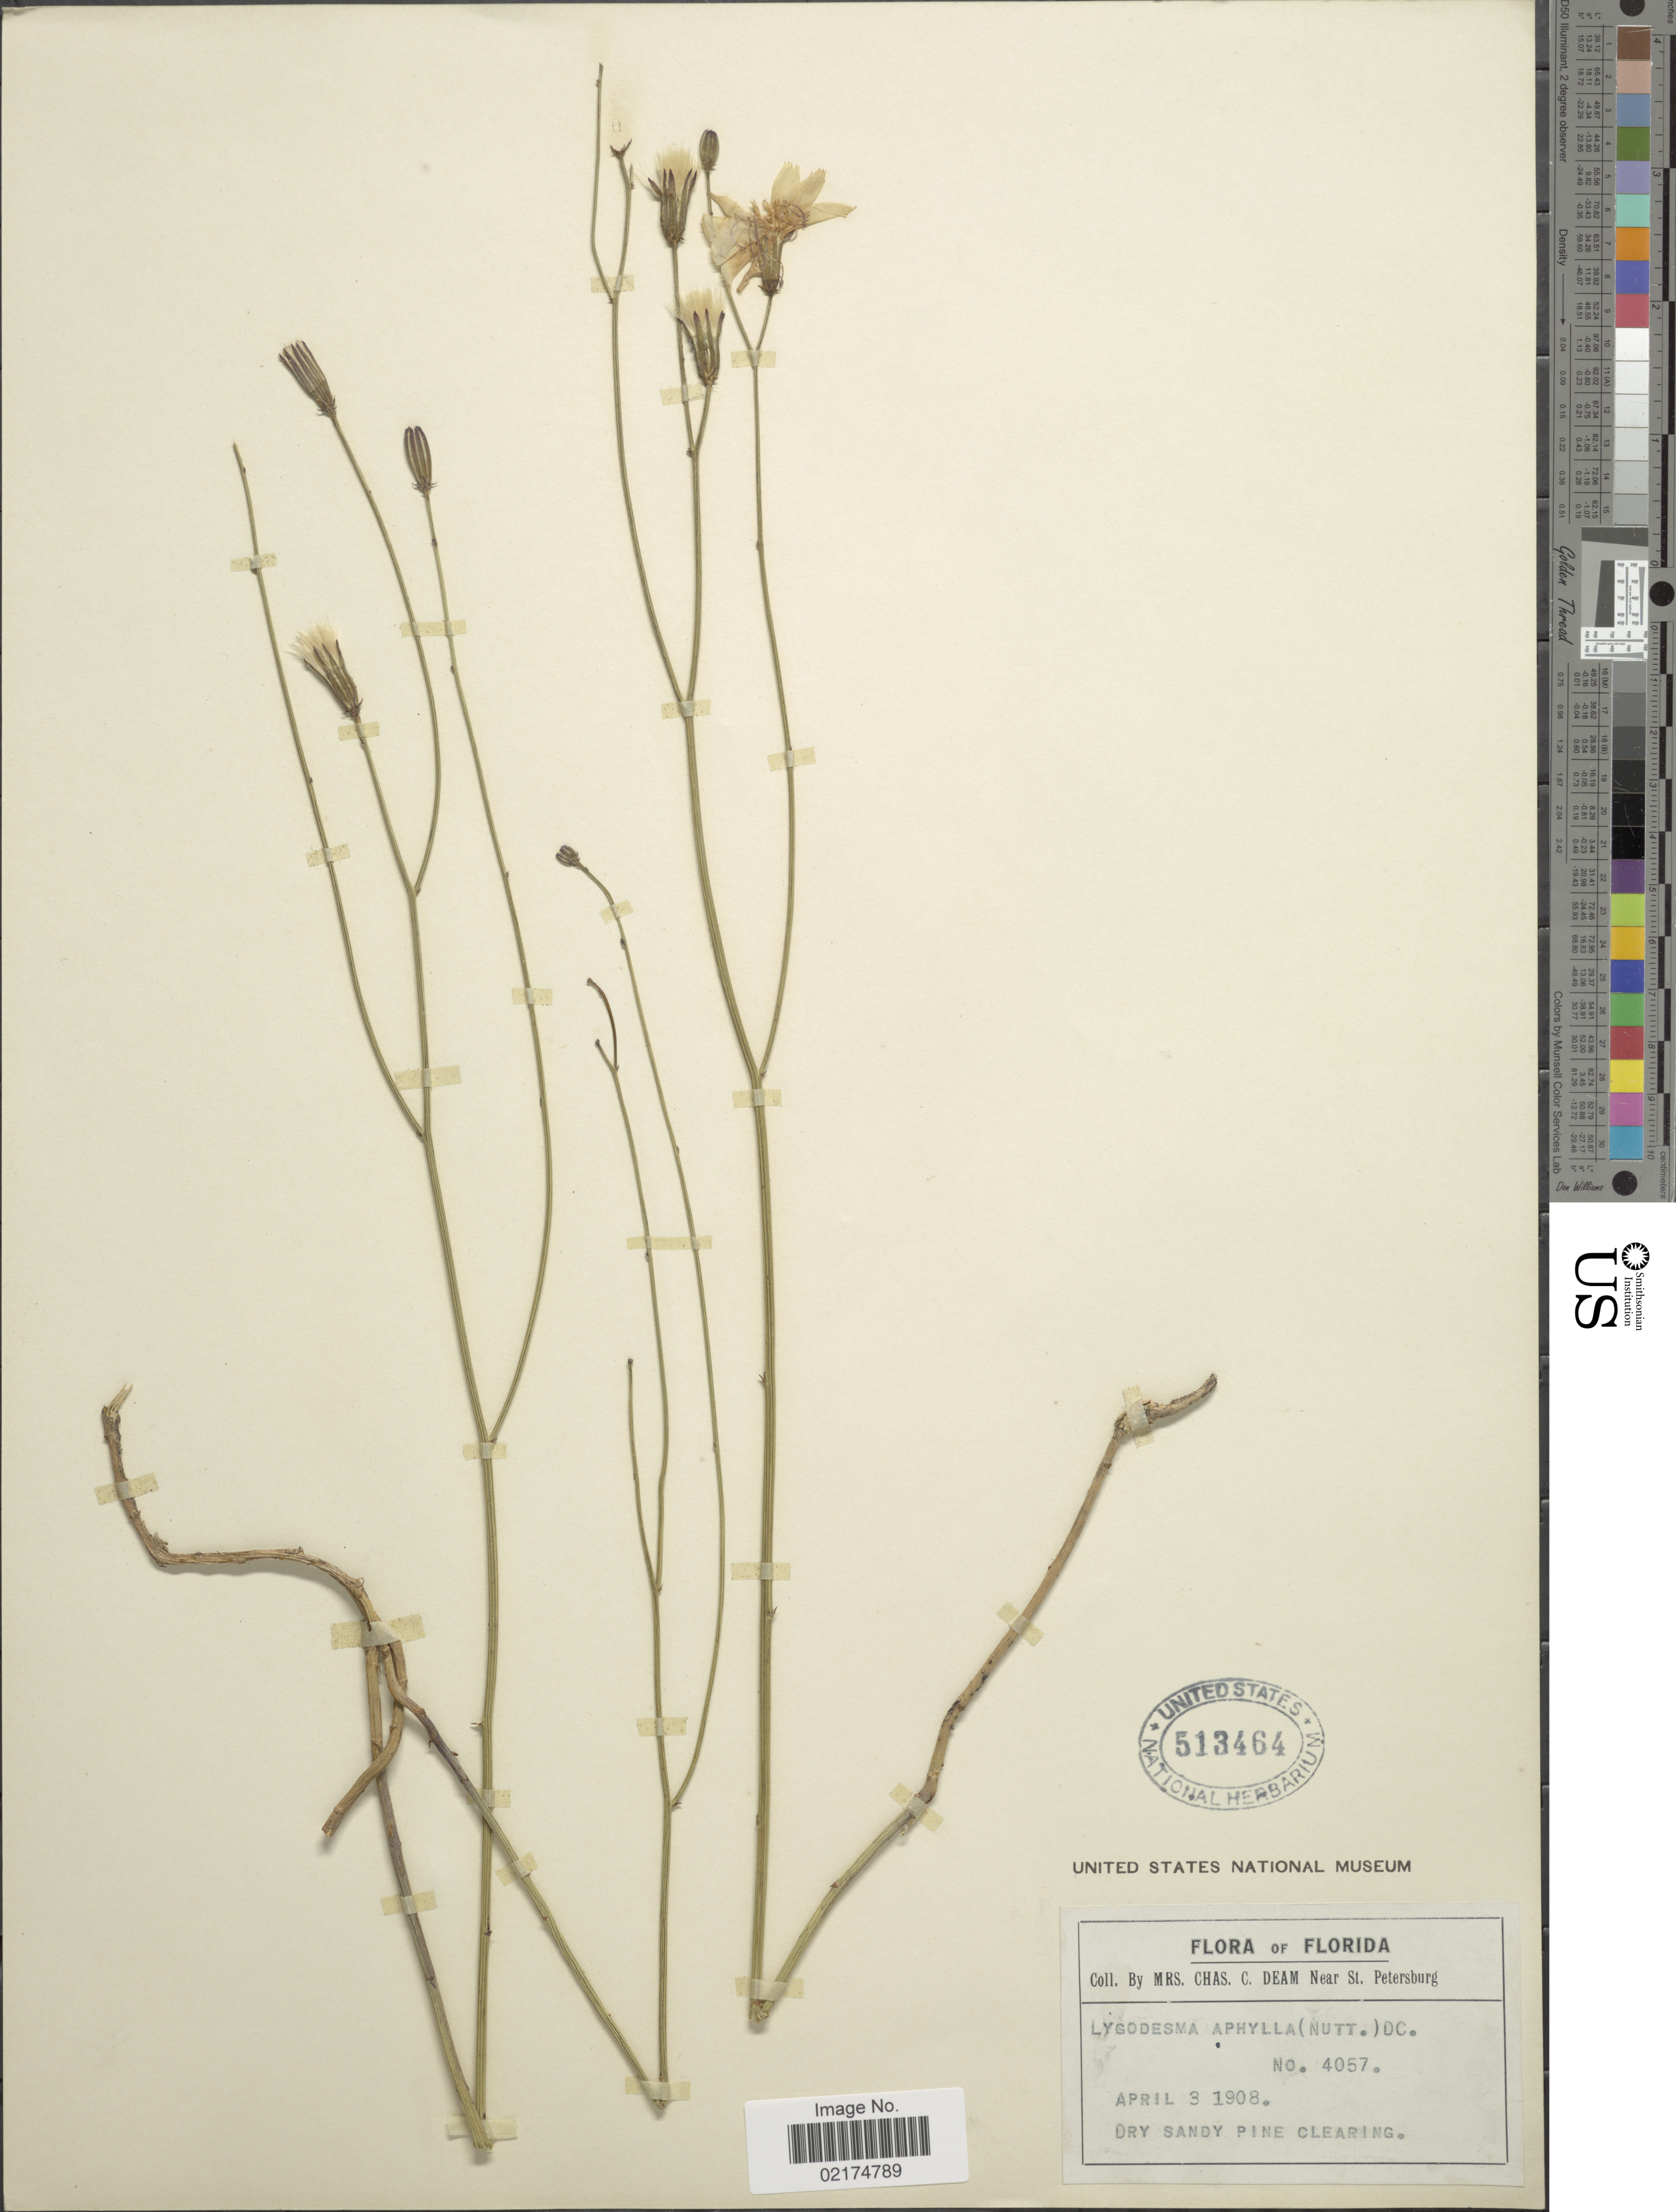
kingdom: Plantae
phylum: Tracheophyta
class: Magnoliopsida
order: Asterales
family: Asteraceae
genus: Lygodesmia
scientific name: Lygodesmia aphylla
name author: (Nutt.) DC.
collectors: C. Deam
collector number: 4057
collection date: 1908-04-03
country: United States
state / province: Florida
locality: Near St. Petersburg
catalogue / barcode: US 513464